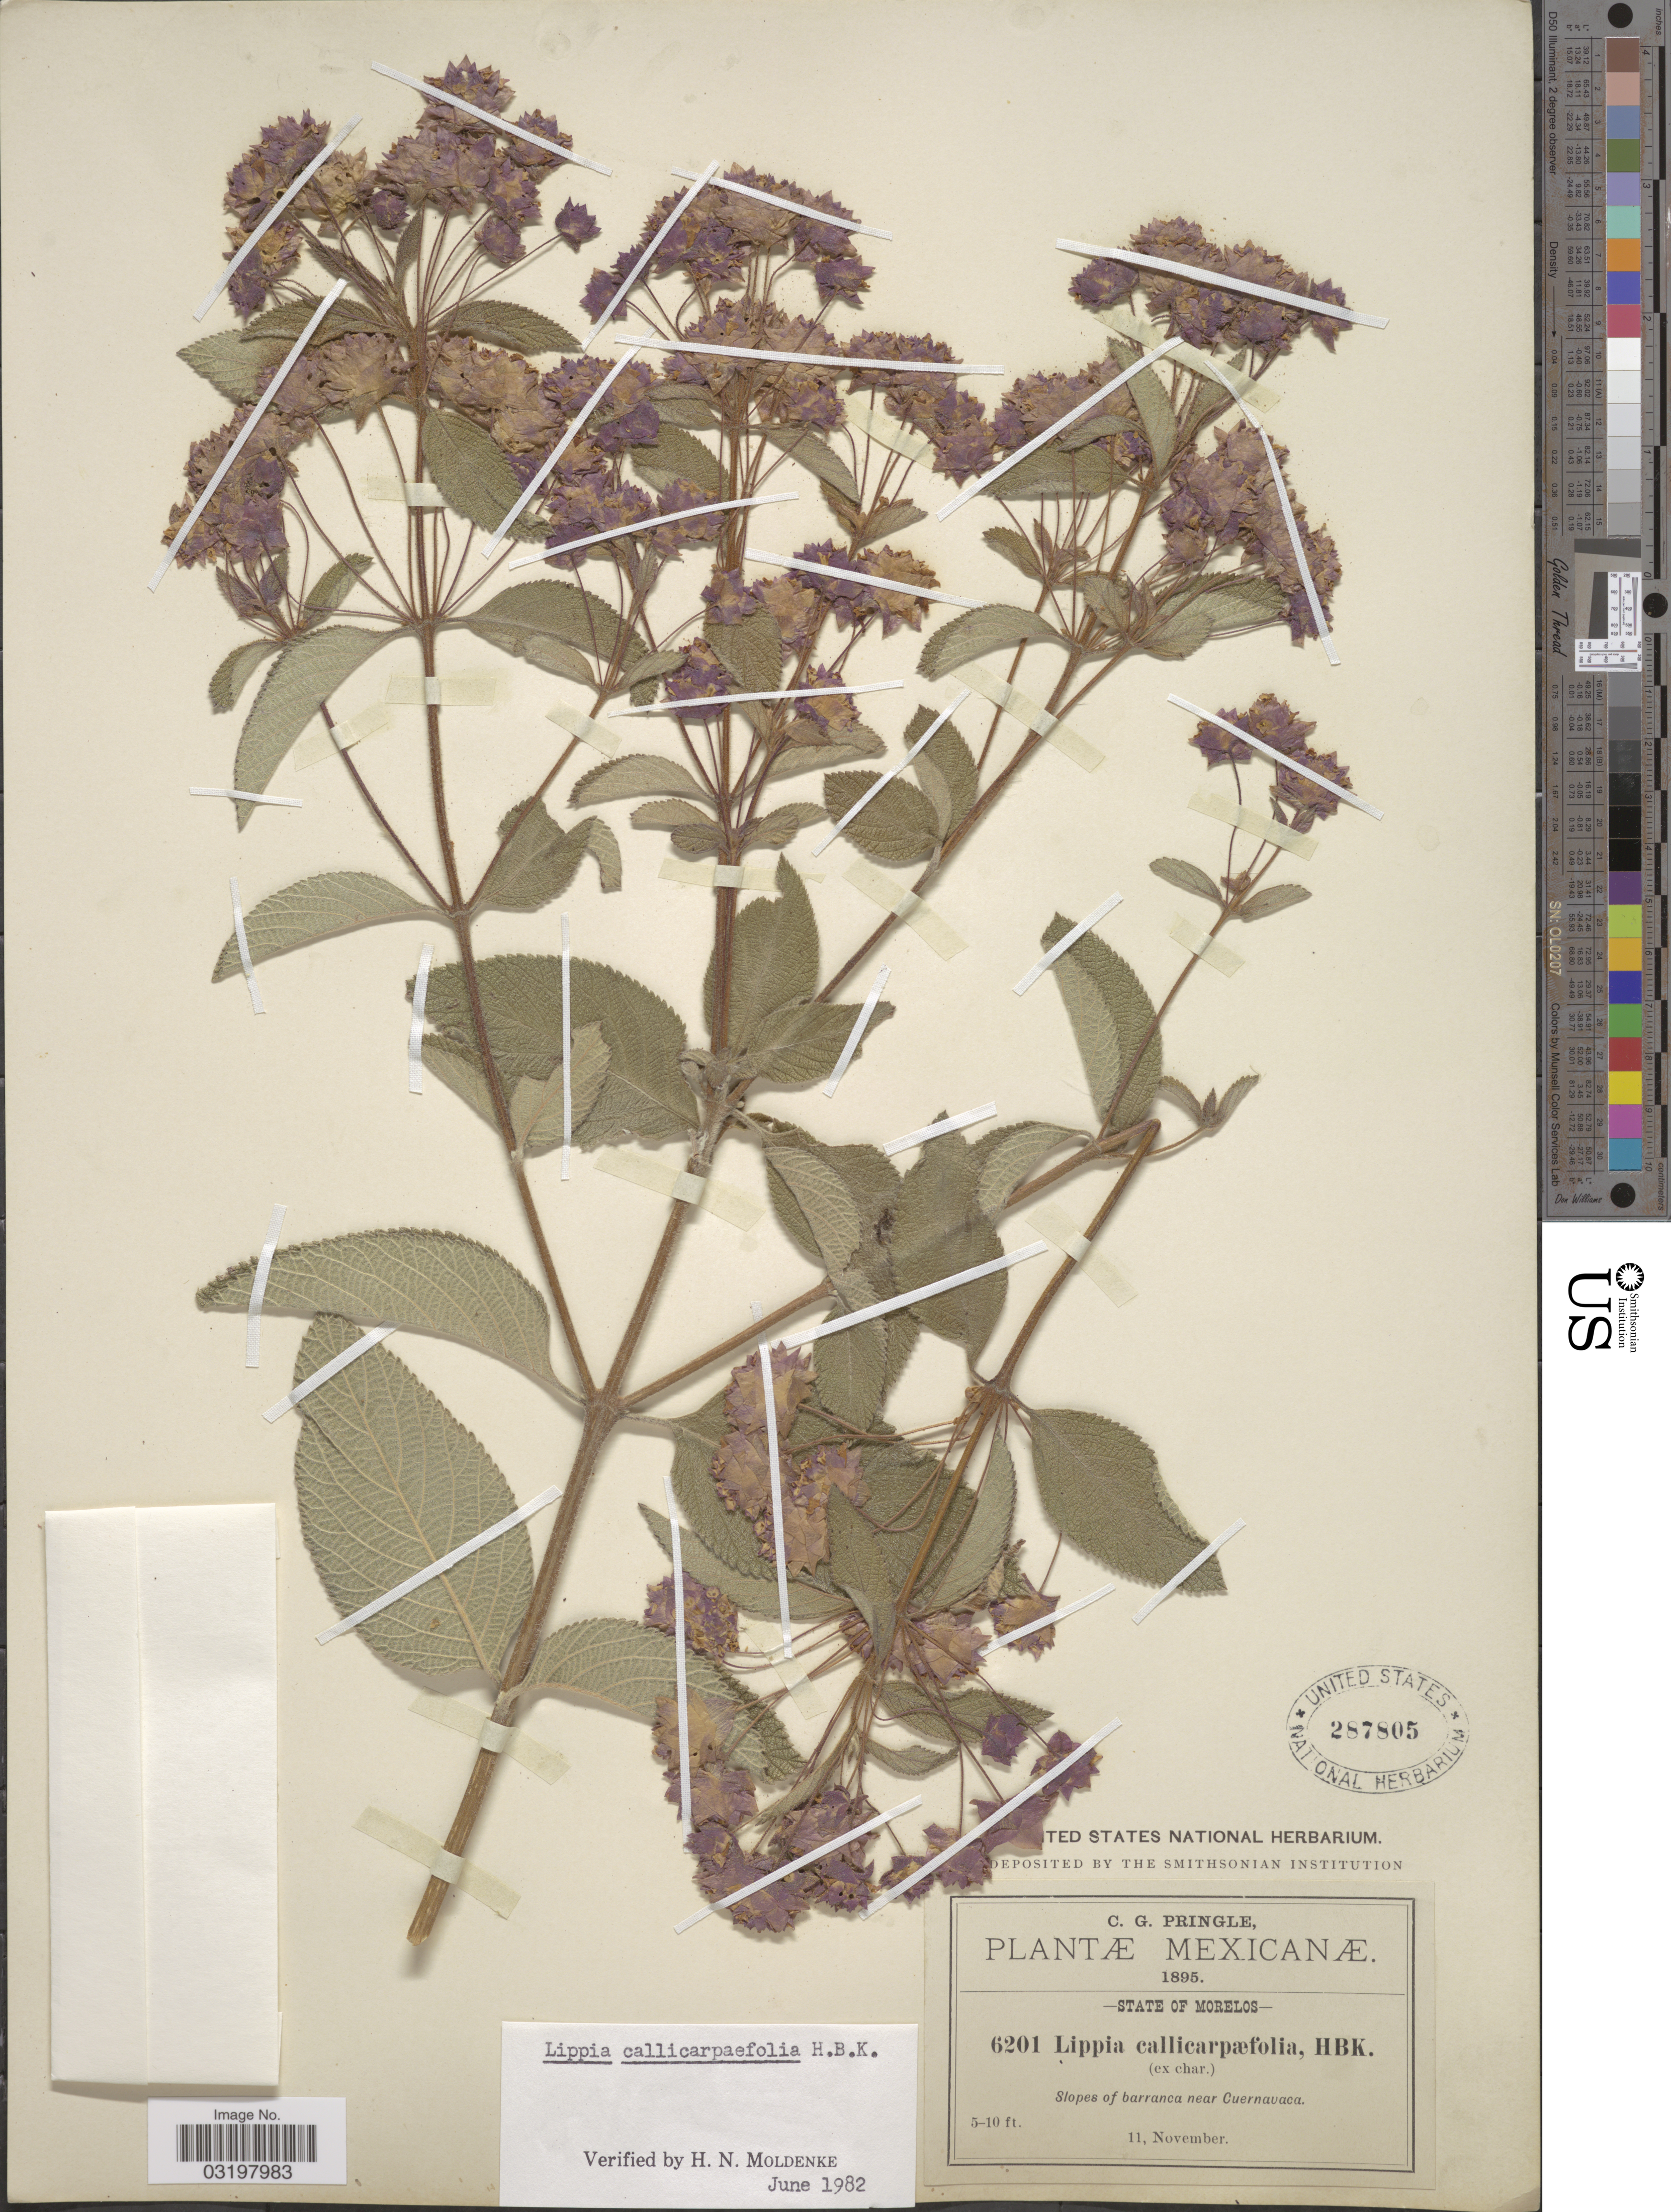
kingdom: Plantae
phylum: Tracheophyta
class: Magnoliopsida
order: Lamiales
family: Verbenaceae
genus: Lippia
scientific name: Lippia callicarpifolia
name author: Kunth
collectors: C. G. Pringle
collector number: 6201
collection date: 1895-11-11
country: Mexico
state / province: Morelos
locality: Slopes of barranca near Cuernavaca.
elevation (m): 2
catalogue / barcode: US 287805